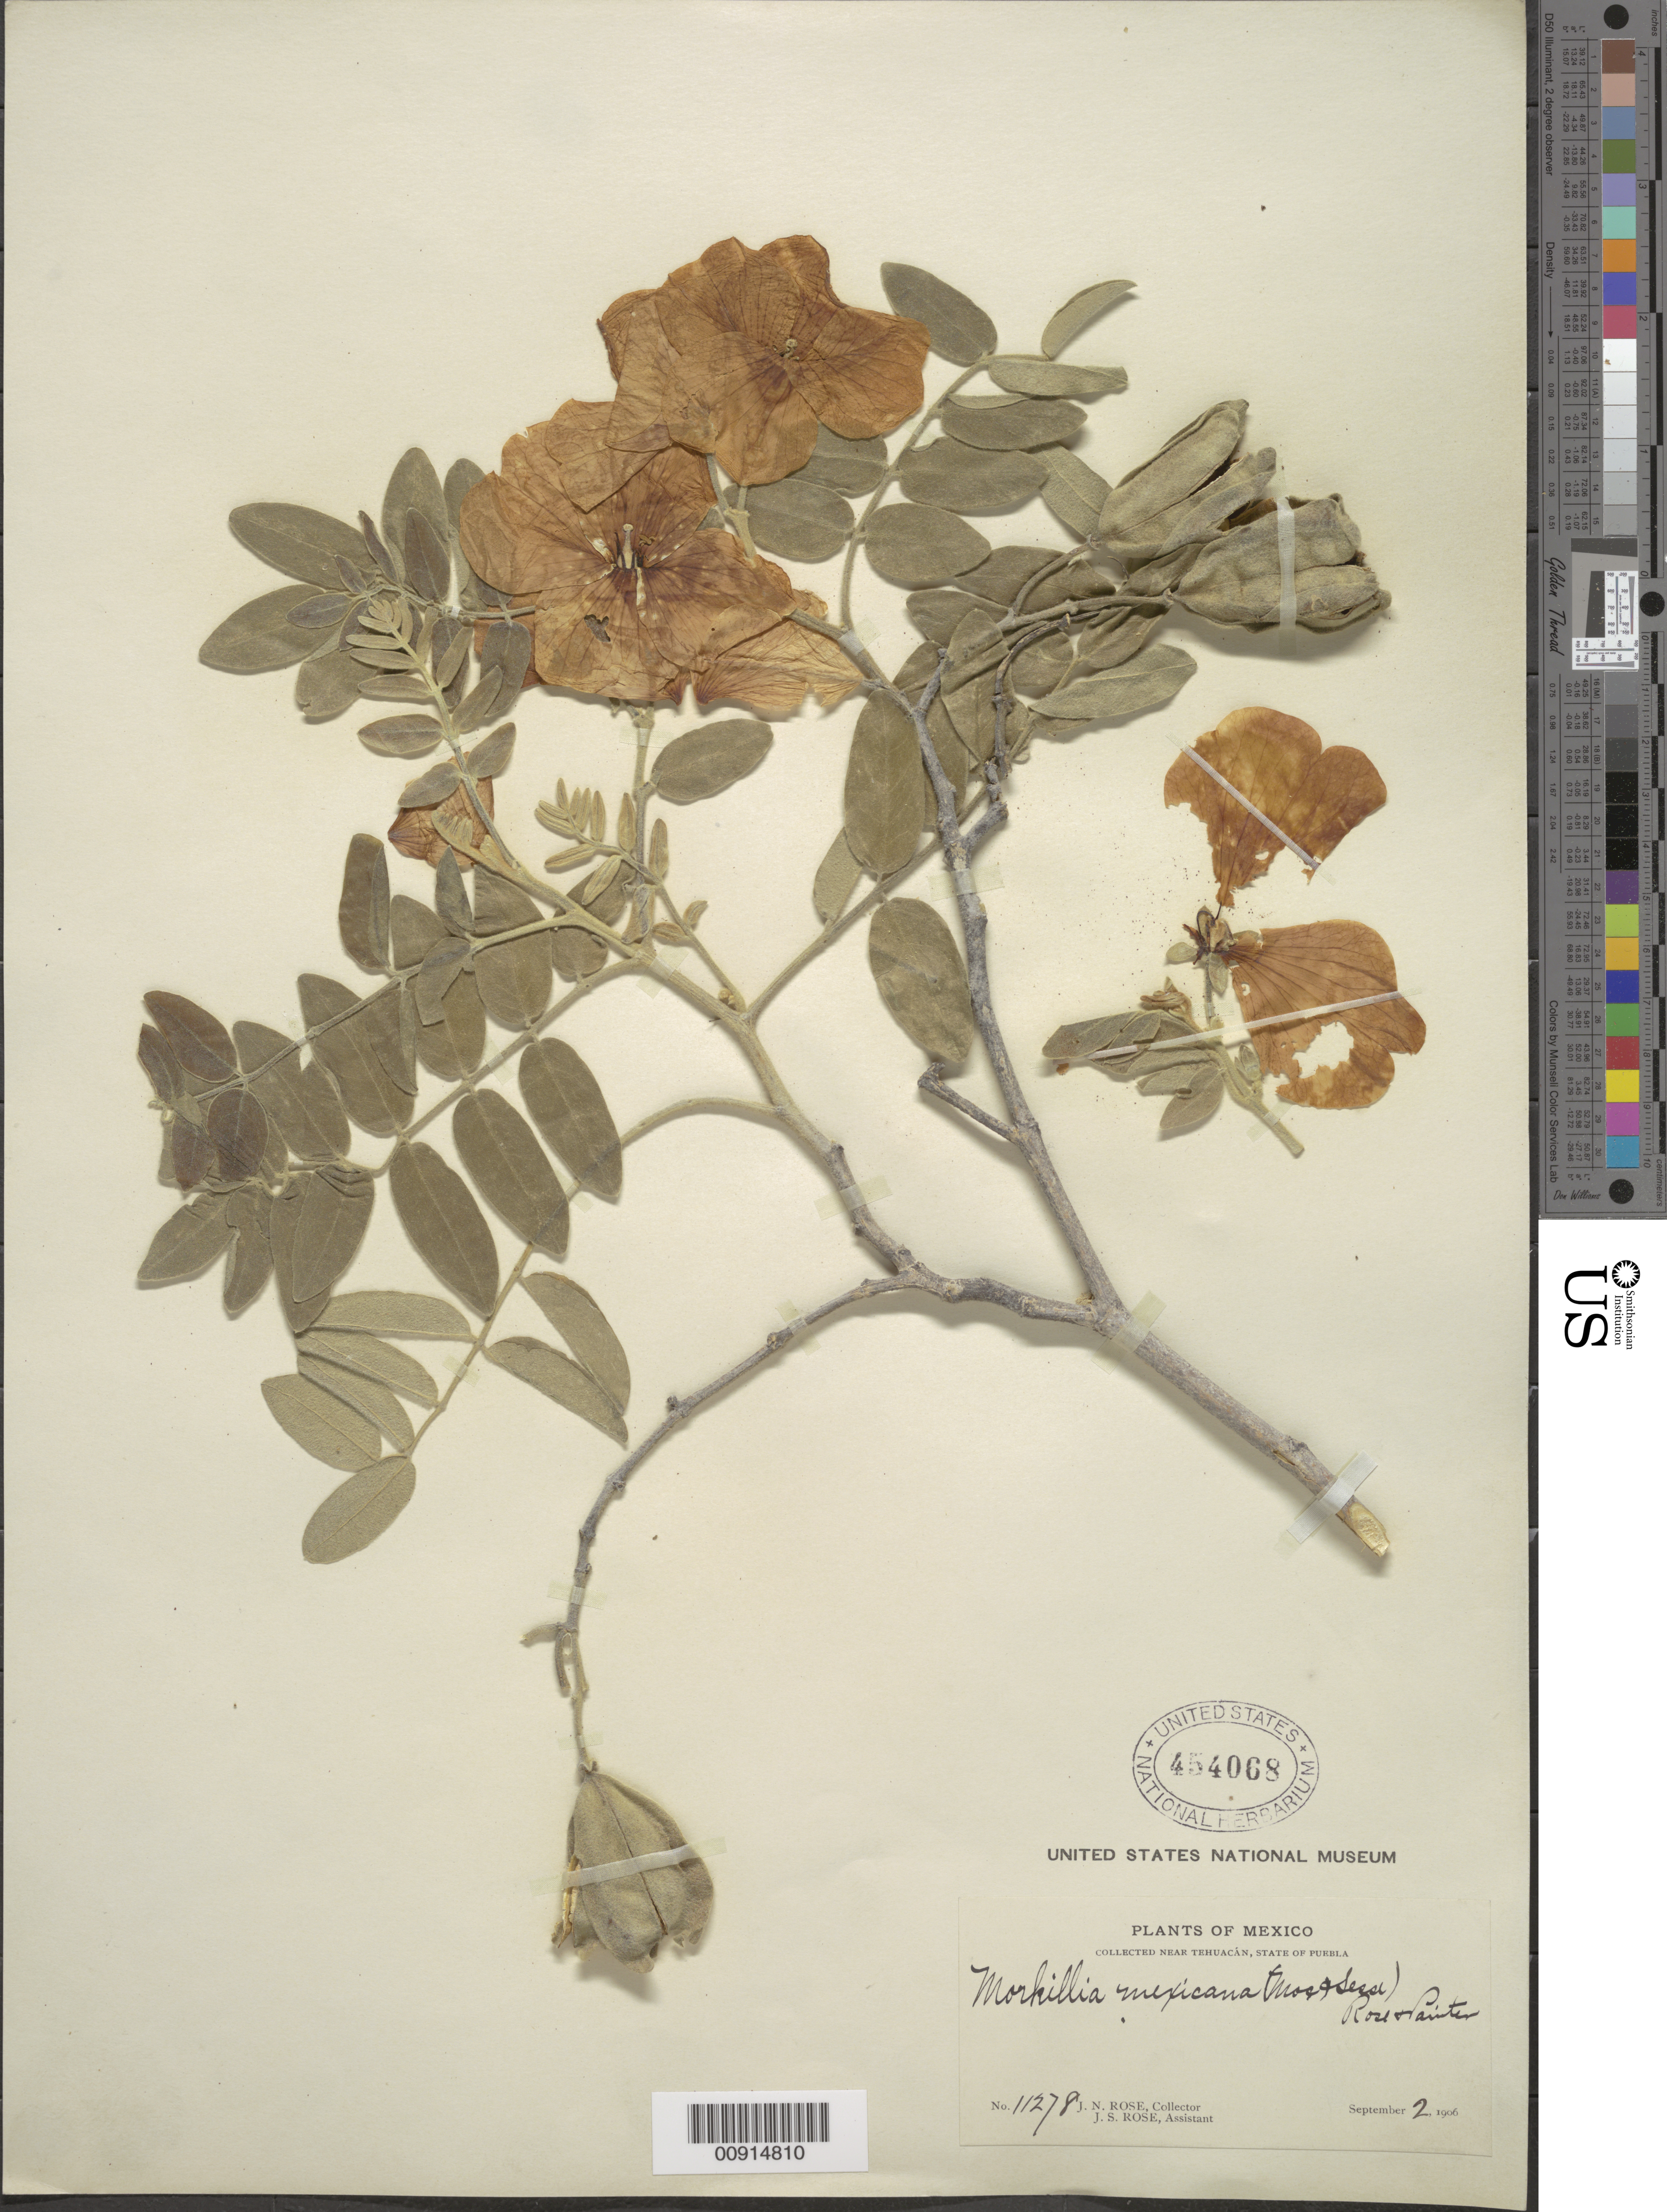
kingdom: Plantae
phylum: Tracheophyta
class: Magnoliopsida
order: Zygophyllales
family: Zygophyllaceae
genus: Morkillia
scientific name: Morkillia mexicana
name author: (Moc. & Sessé ex DC.) Rose & Painter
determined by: Strong, Mark T., (BOT), Smithsonian Institution - National Museum of Natural History (UNITED STATES)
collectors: J. N. Rose & J. S. Rose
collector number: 11278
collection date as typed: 02 Sep 1906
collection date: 1906-09-02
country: Mexico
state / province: Puebla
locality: Near Tehuacán, State of Puebla.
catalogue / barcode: US 454068